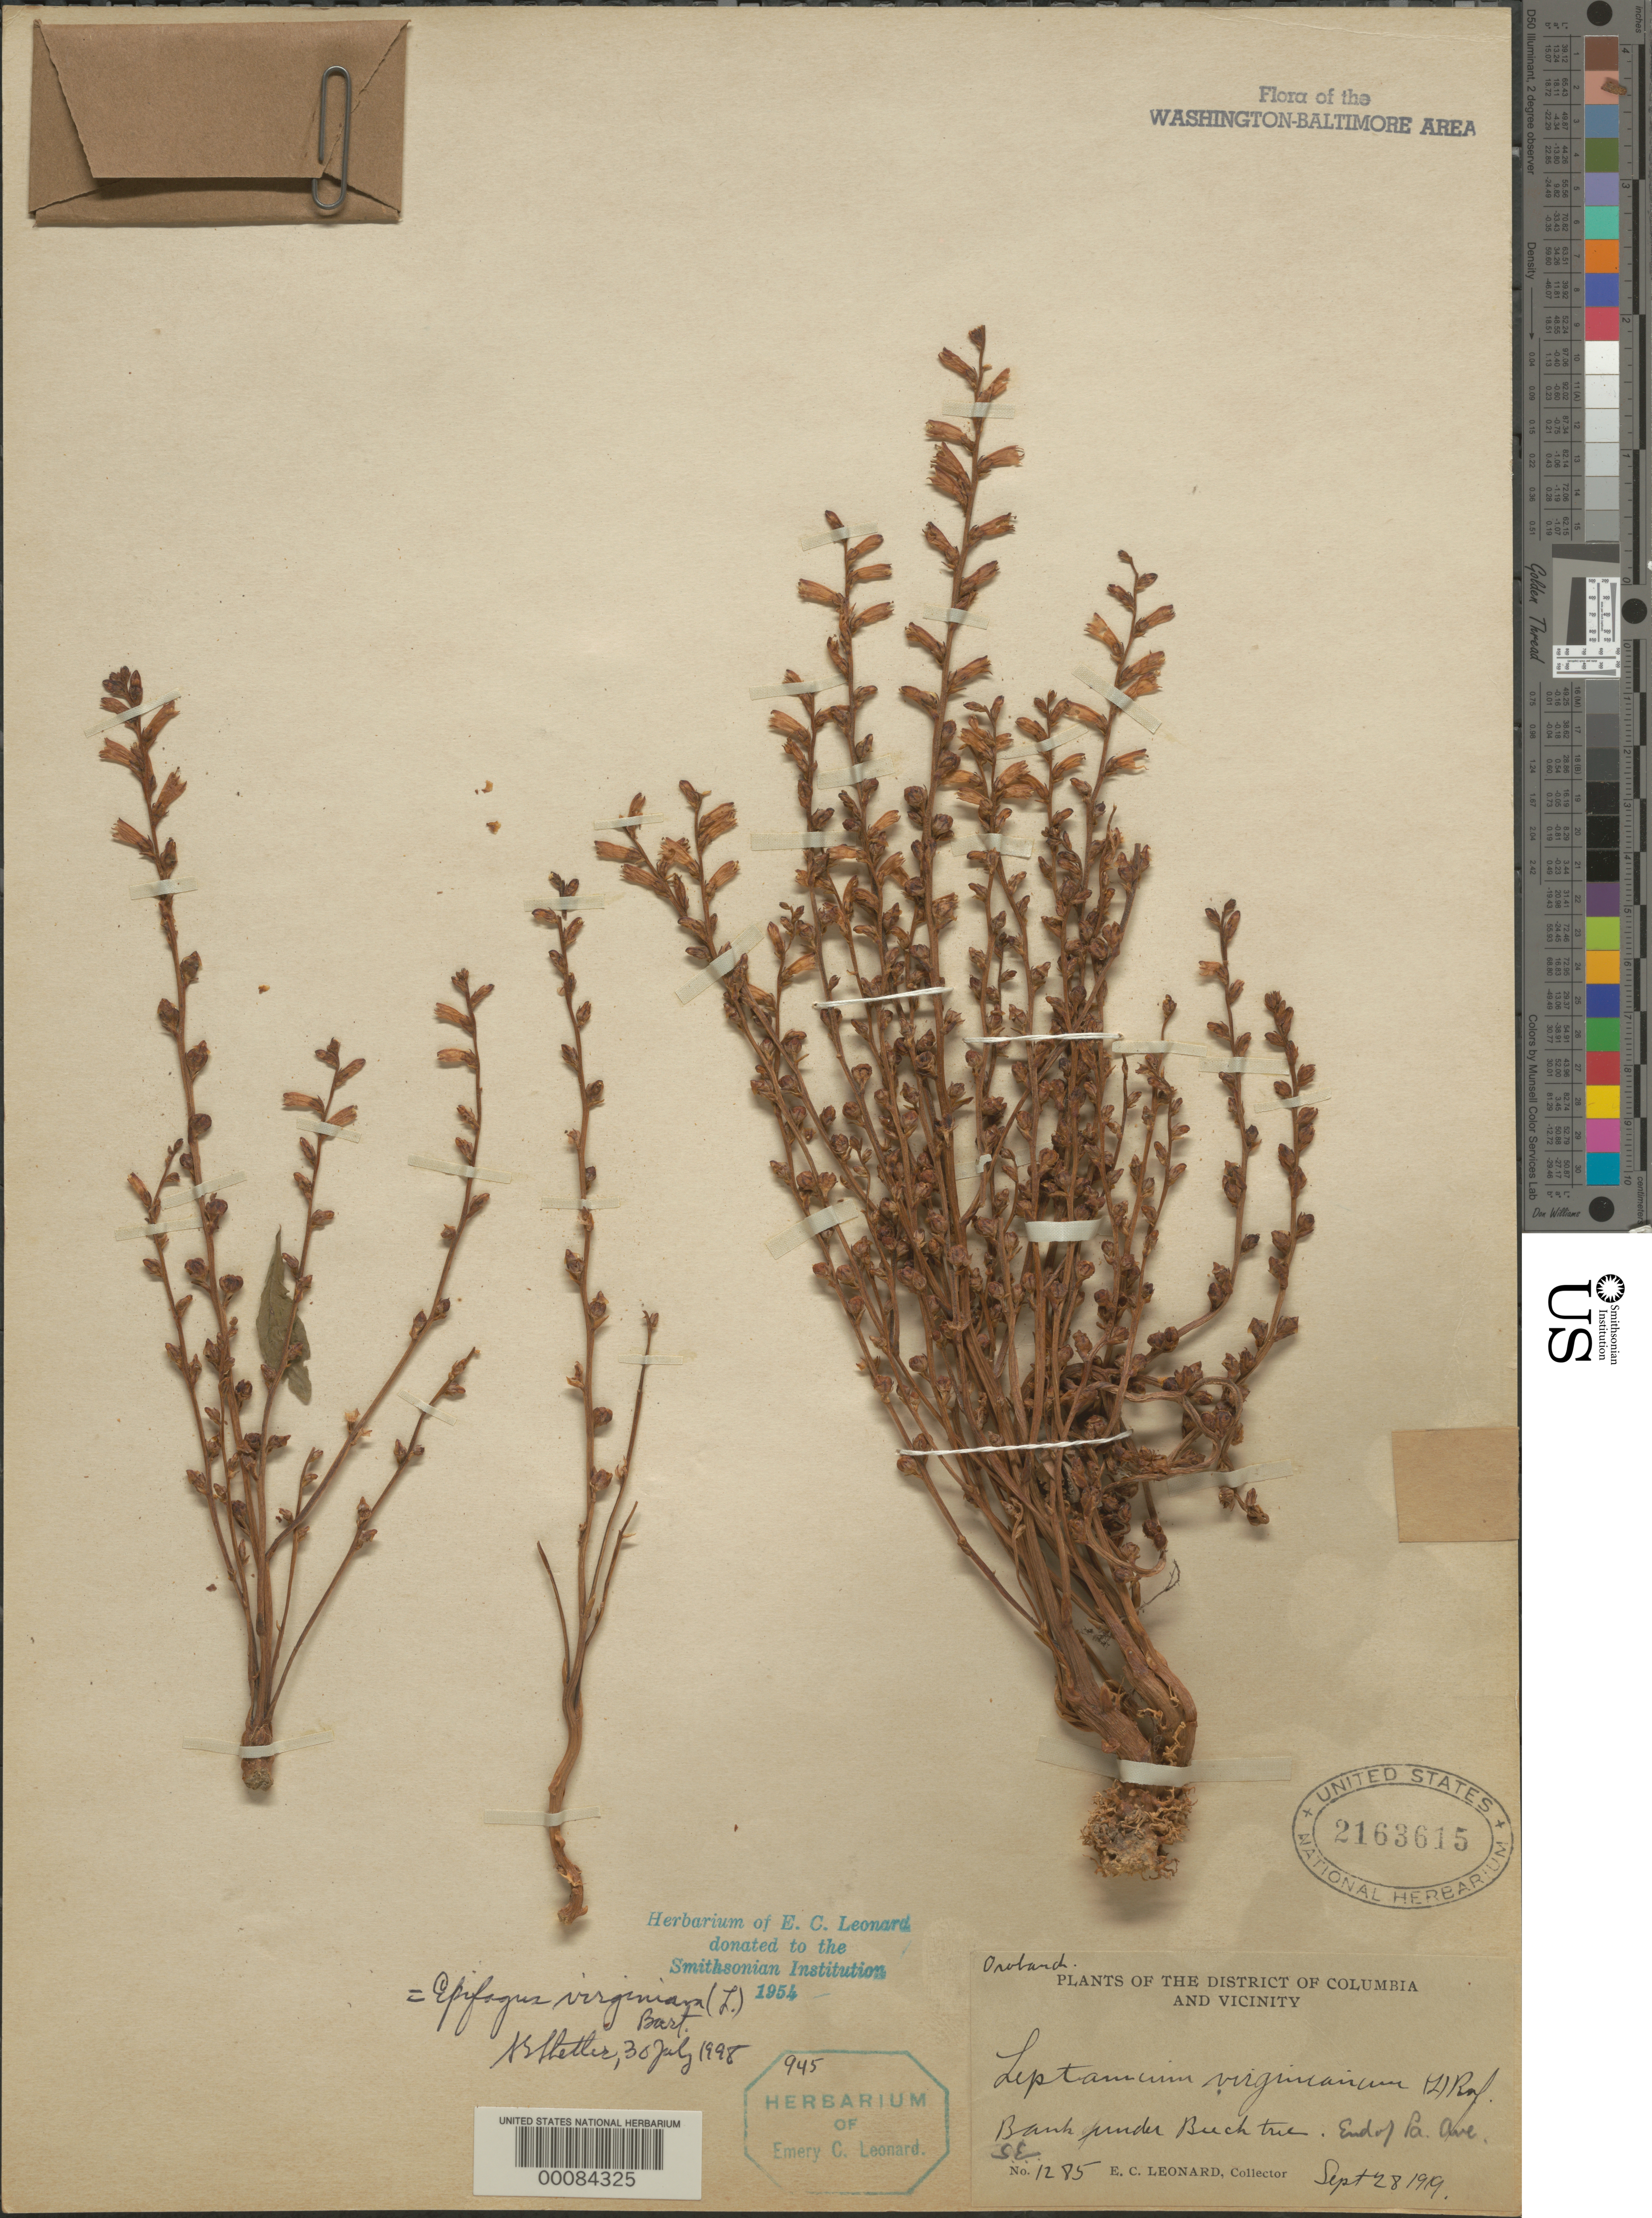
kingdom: Plantae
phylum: Tracheophyta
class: Magnoliopsida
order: Lamiales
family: Orobanchaceae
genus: Epifagus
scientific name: Epifagus virginiana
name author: (L.) W.P.C. Barton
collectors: E. C. Leonard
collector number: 1285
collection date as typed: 28 Sep 1919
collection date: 1919-09-28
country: United States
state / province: District of Columbia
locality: End of Pa. Ave SW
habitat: Under beeches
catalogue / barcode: US 2163615